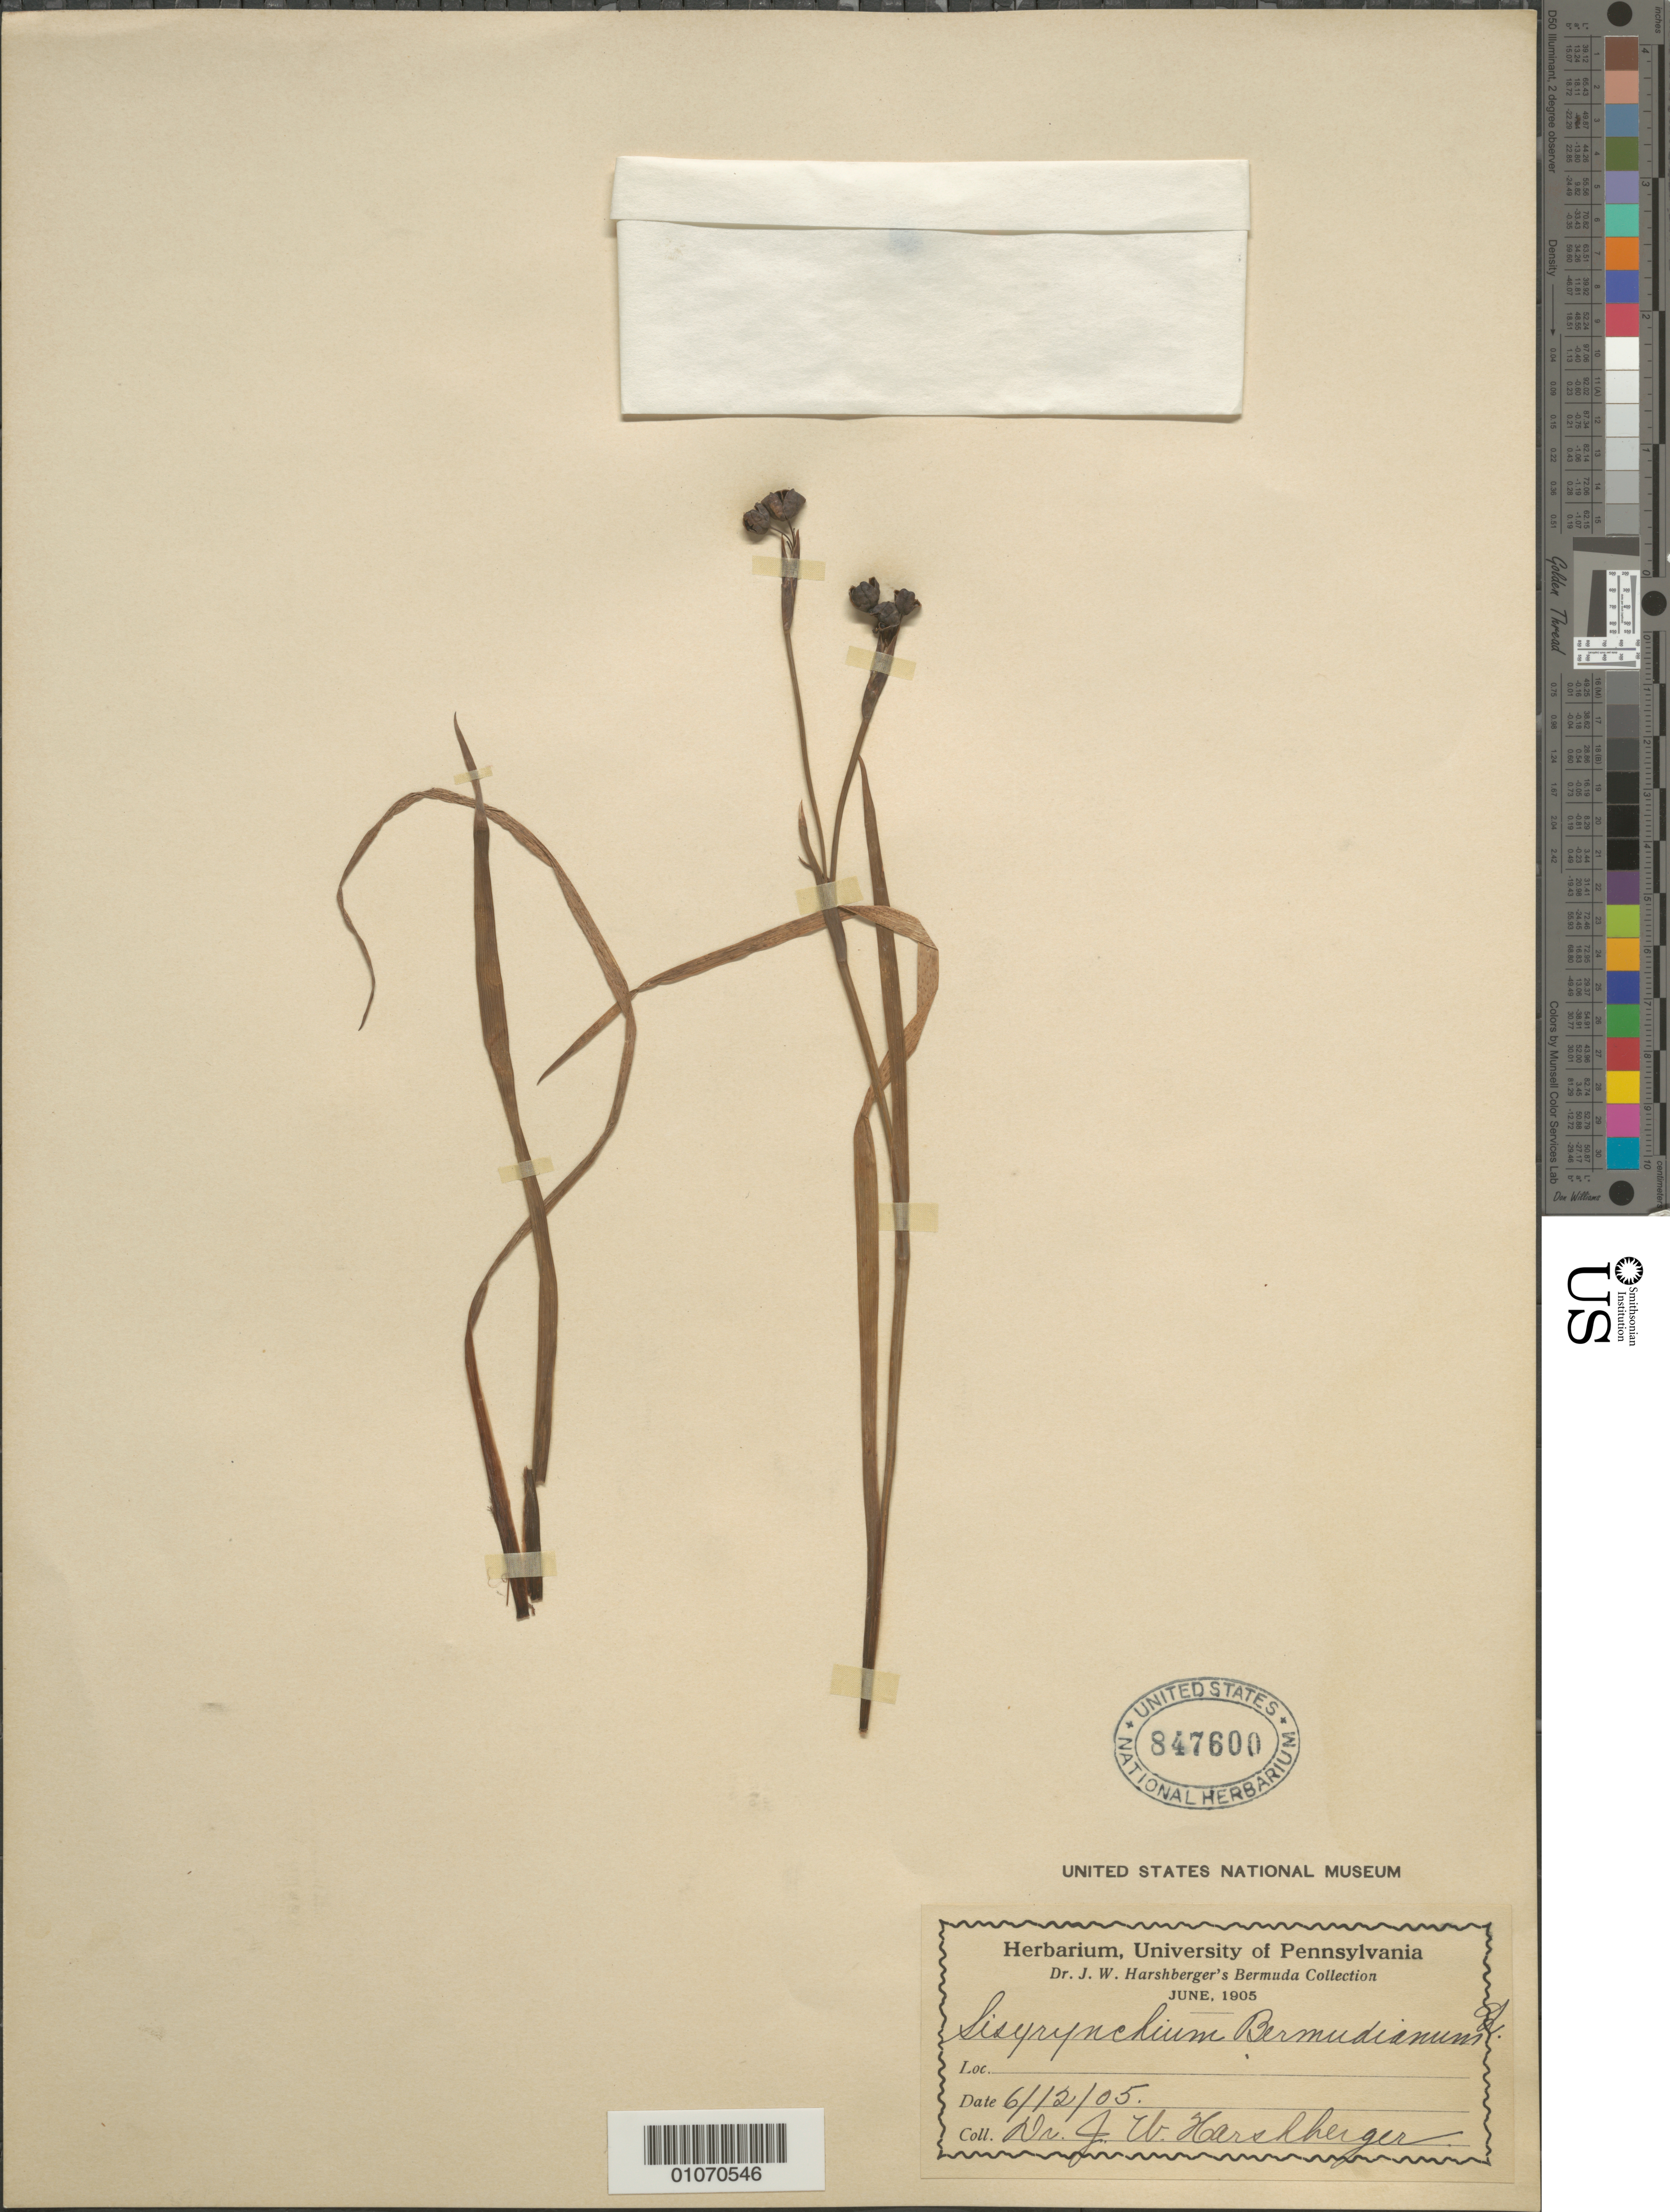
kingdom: Plantae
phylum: Tracheophyta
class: Liliopsida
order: Asparagales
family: Iridaceae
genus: Sisyrinchium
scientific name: Sisyrinchium bermudiana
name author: L.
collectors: J. W. Harshberger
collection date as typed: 12 Jun 1905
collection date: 1905-06-12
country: Bermuda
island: Bermuda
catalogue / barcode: US 847600